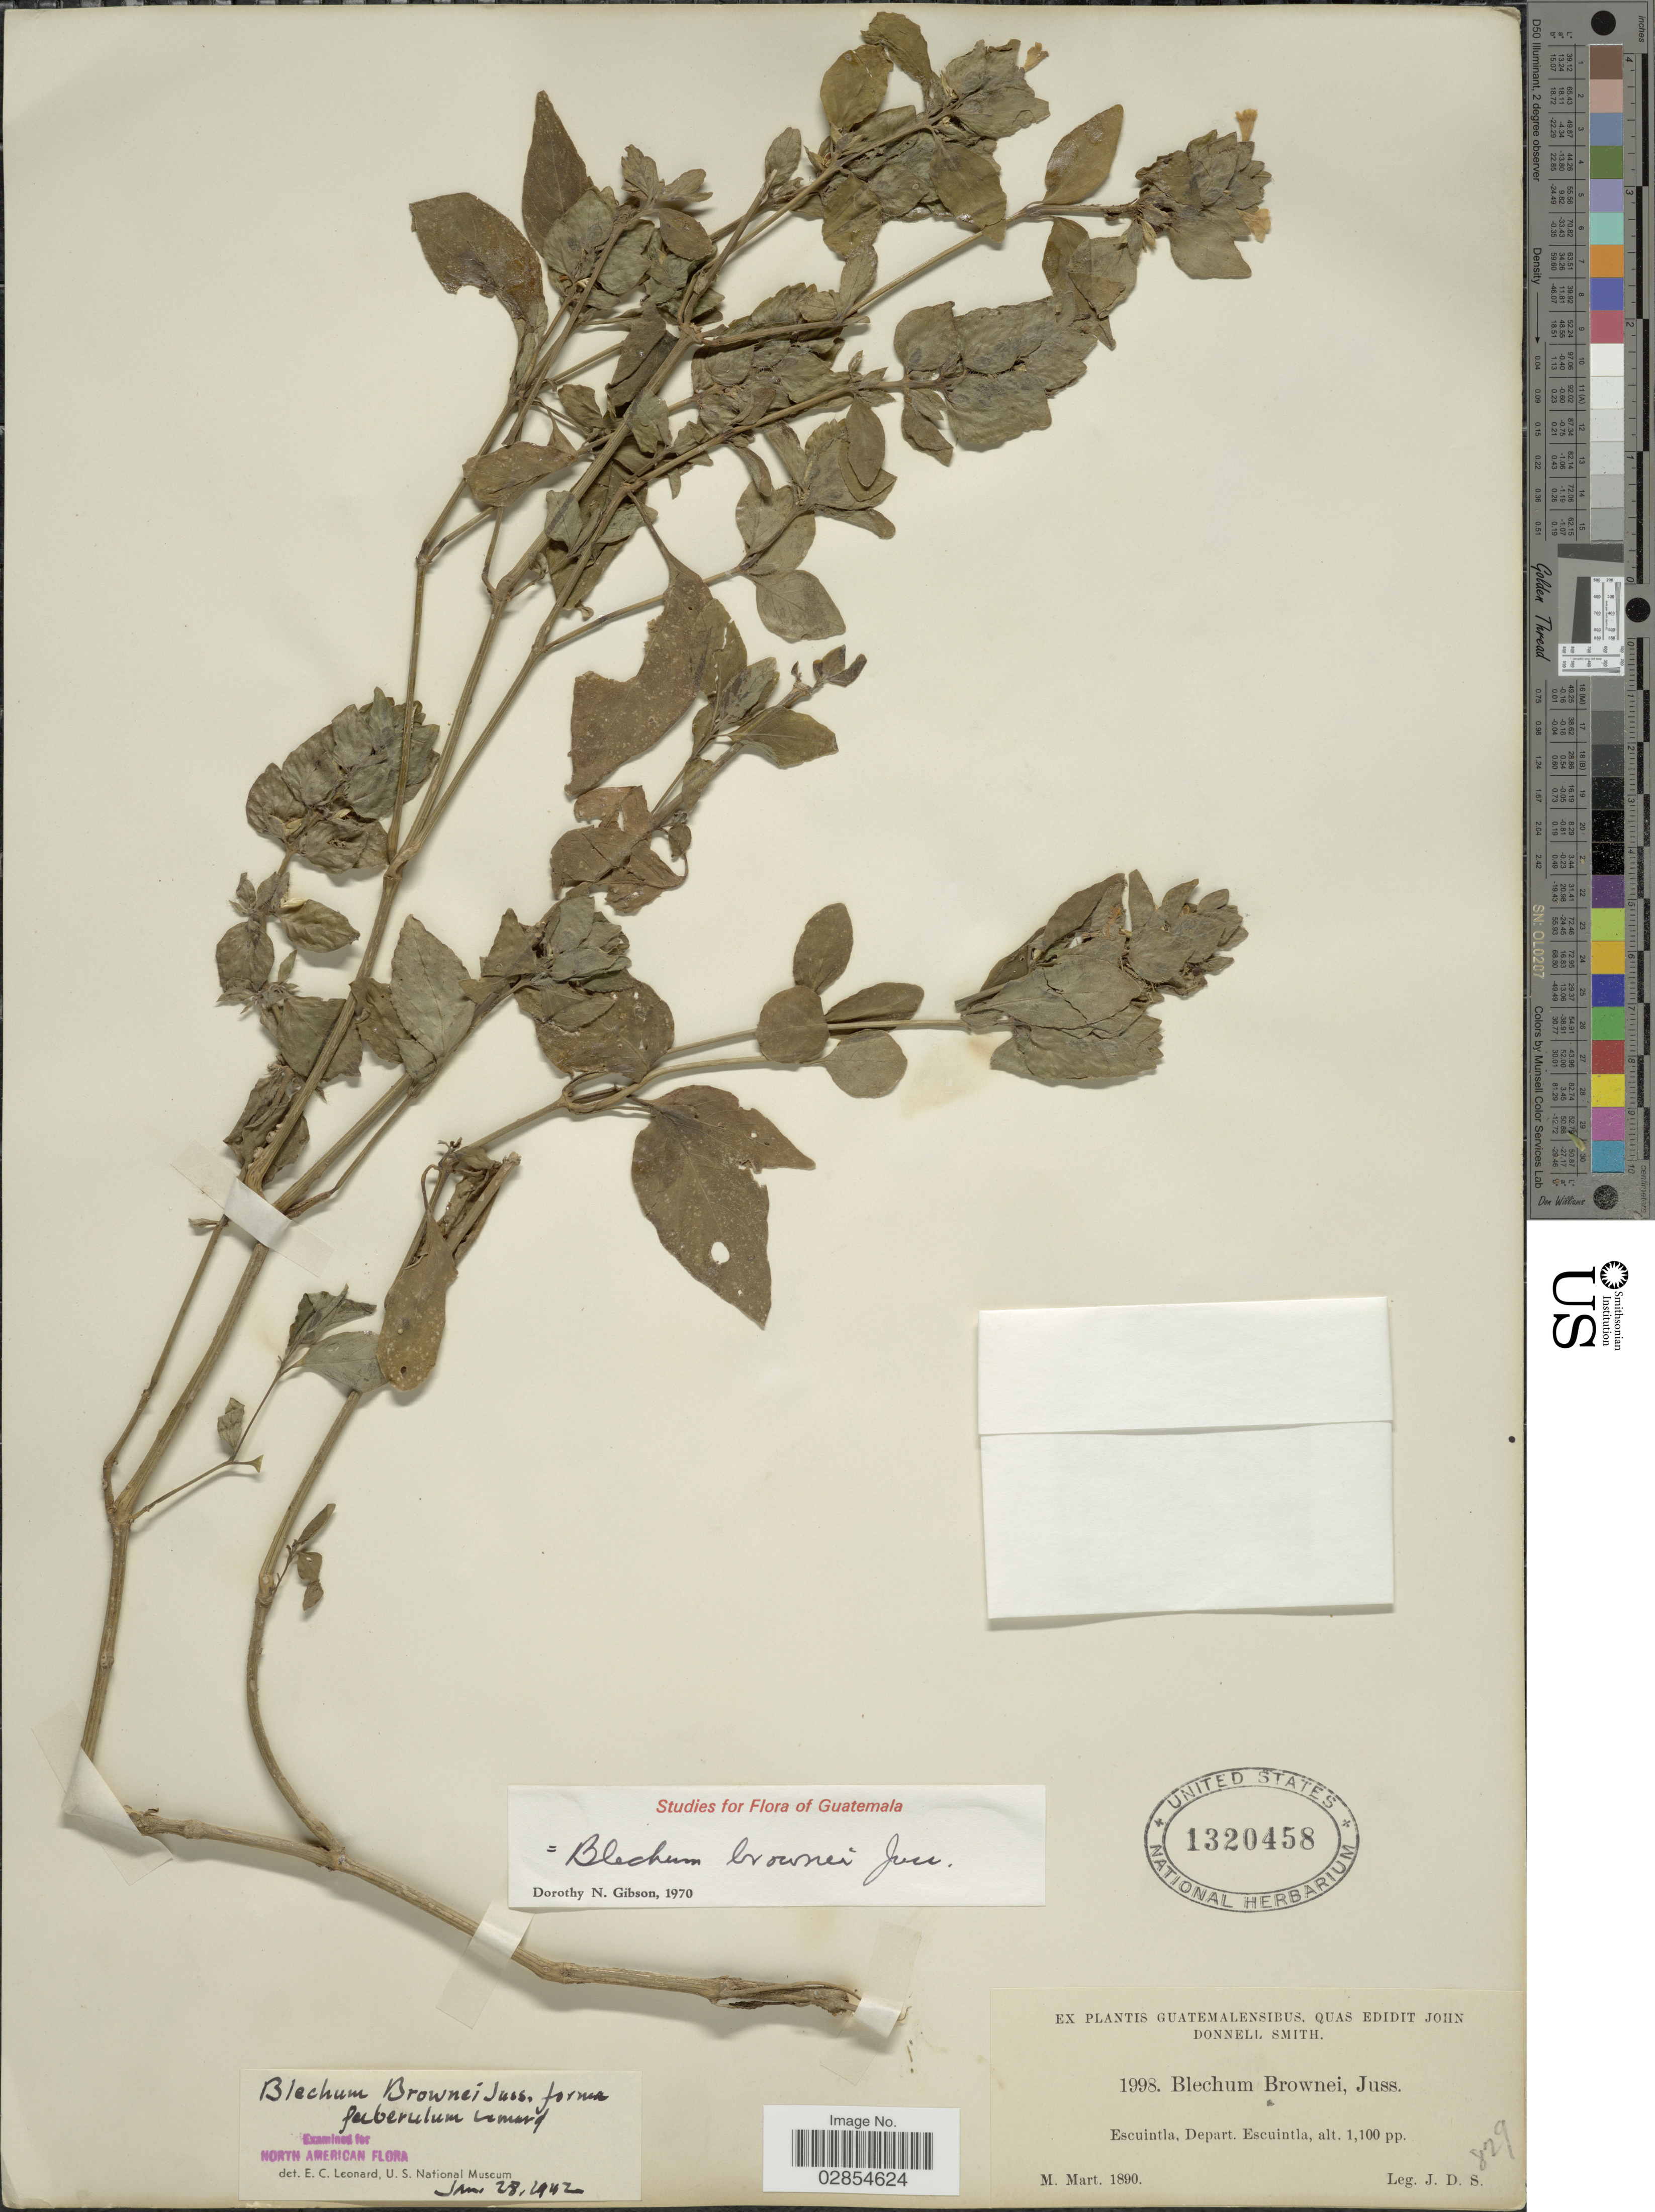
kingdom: Plantae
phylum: Tracheophyta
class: Magnoliopsida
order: Lamiales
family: Acanthaceae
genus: Blechum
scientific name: Blechum pyramidatum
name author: (Lam.) Urb.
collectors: J. Donnell Smith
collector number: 1998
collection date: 1890-03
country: Guatemala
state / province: Escuintla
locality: Escuintla, Depart. Escuintla.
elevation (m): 335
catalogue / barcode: US 1320458